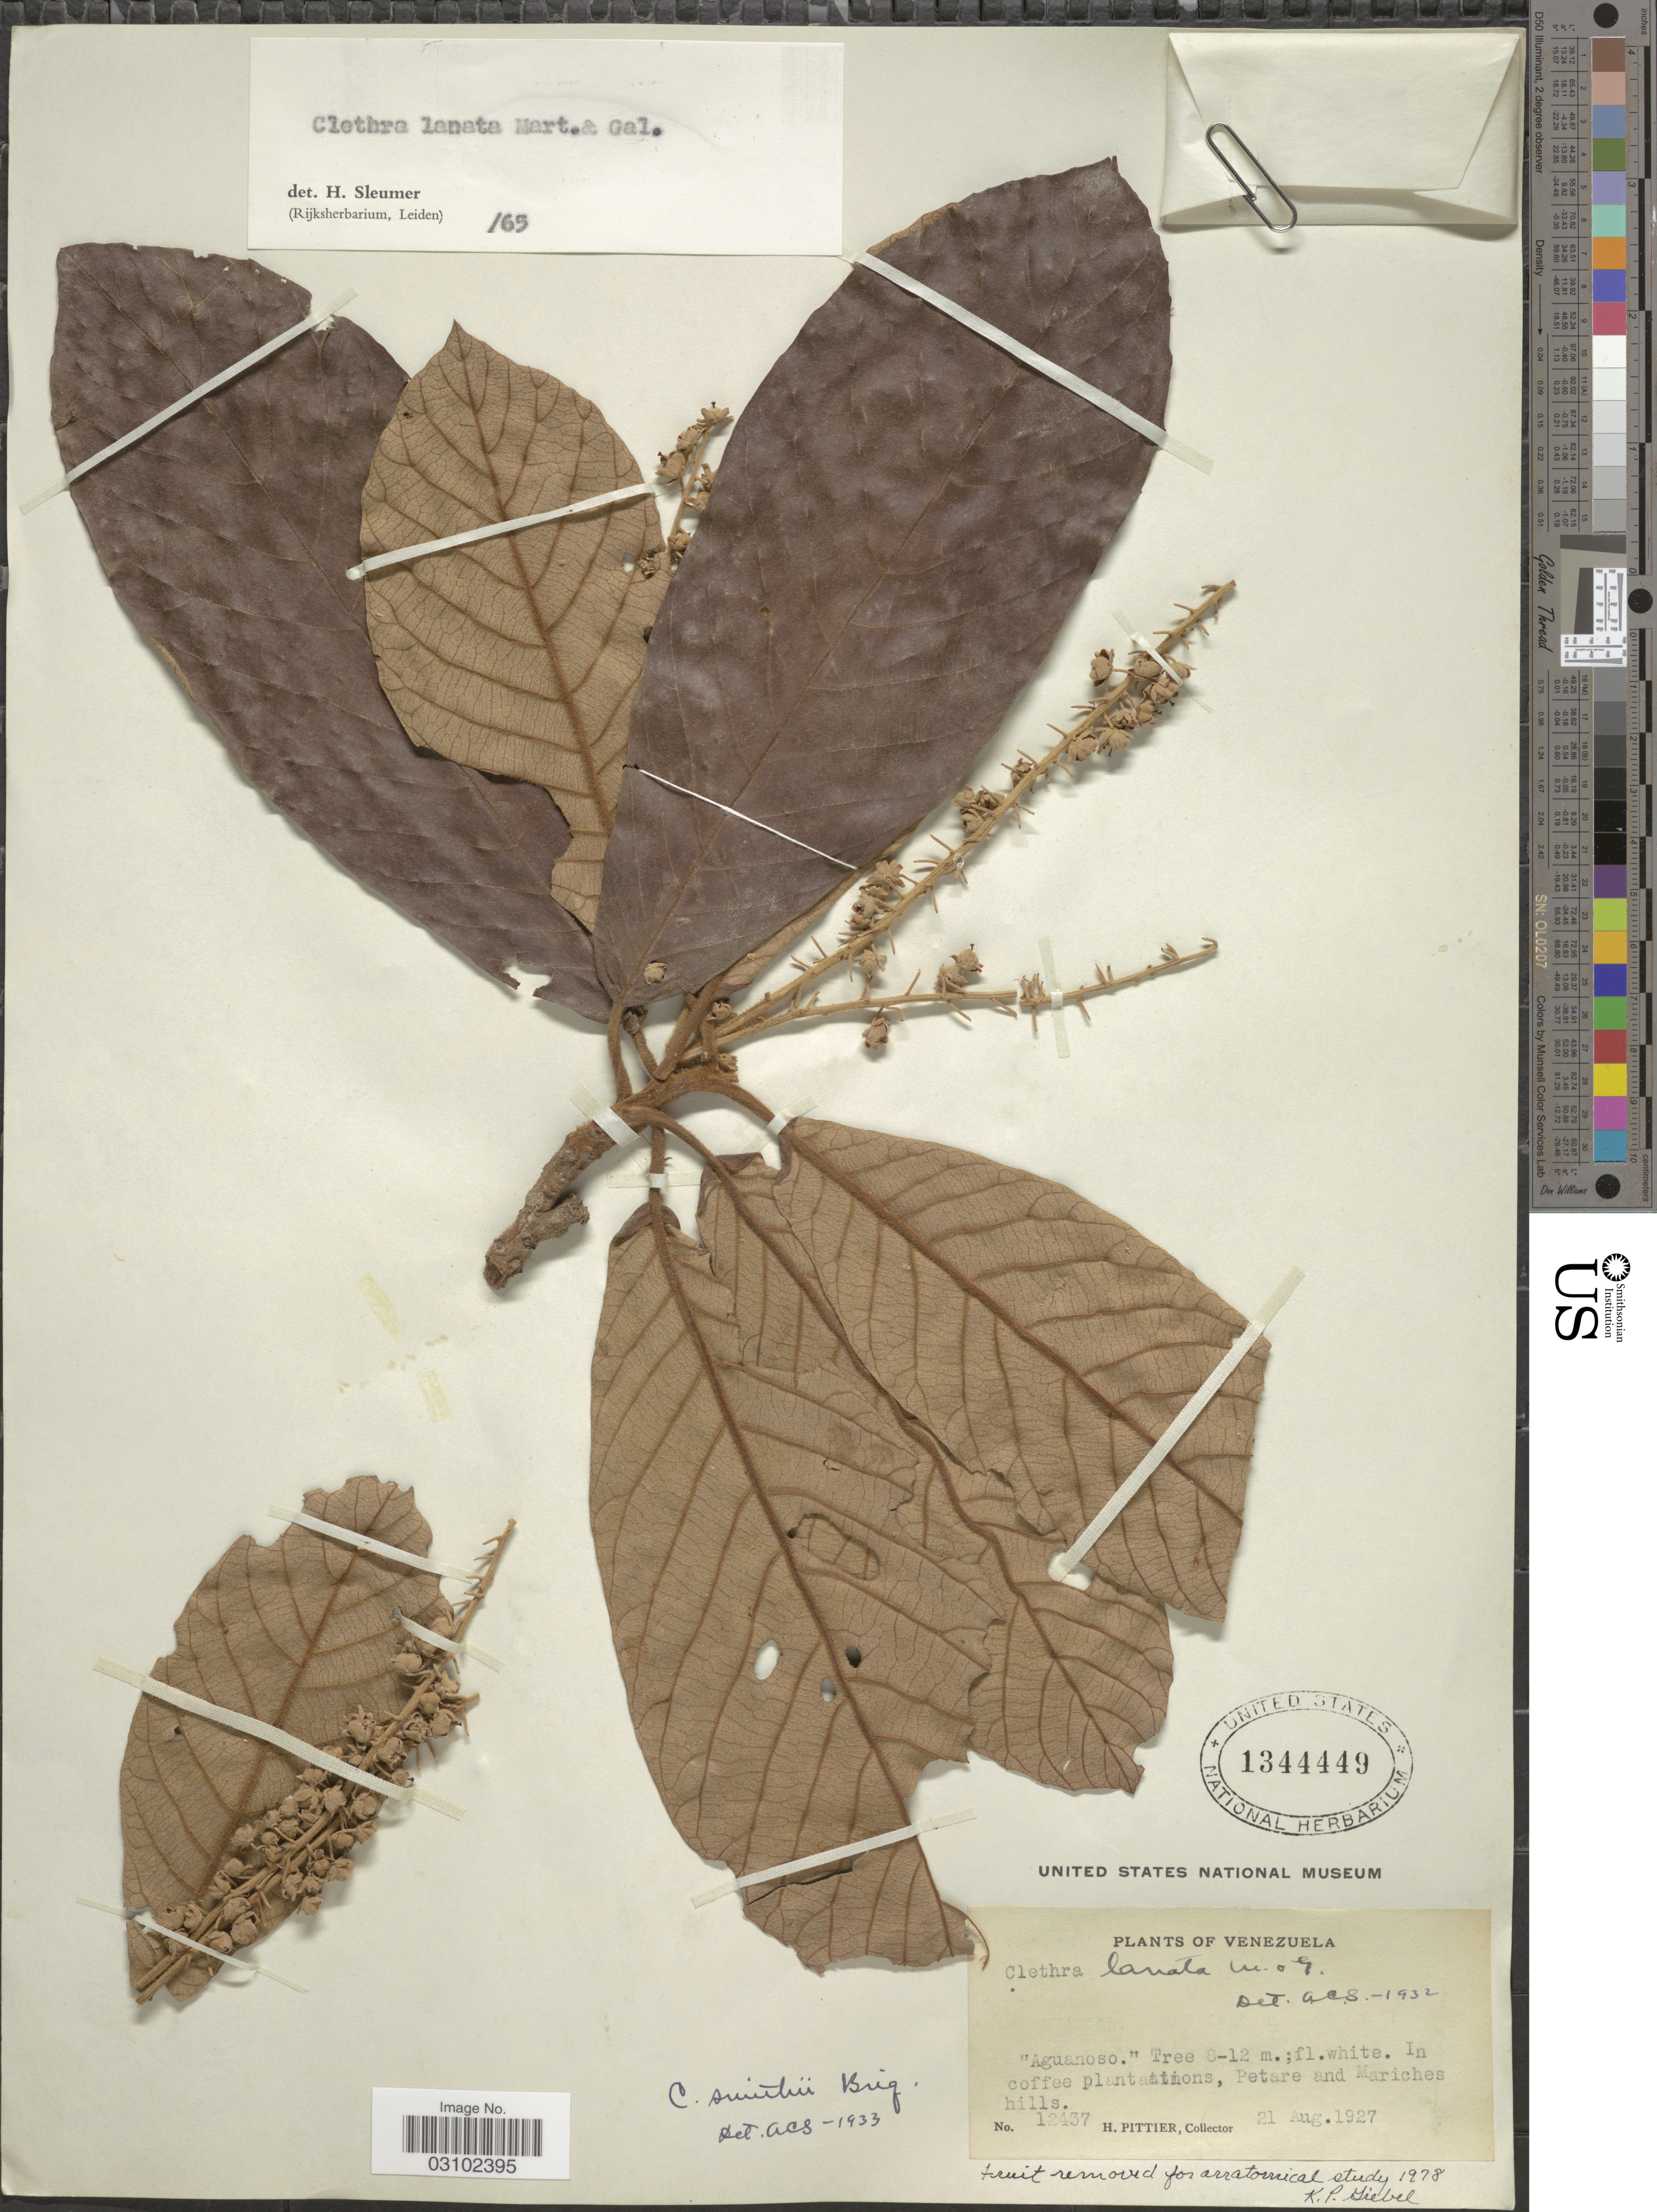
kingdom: Plantae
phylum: Tracheophyta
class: Magnoliopsida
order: Ericales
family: Clethraceae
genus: Clethra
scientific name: Clethra lanata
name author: M. Martens & Galeotti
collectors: H. F. Pittier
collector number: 12437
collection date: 1927-08-21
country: Venezuela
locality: In coffee plantations, Petare and Mariches hills.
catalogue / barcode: US 1344449